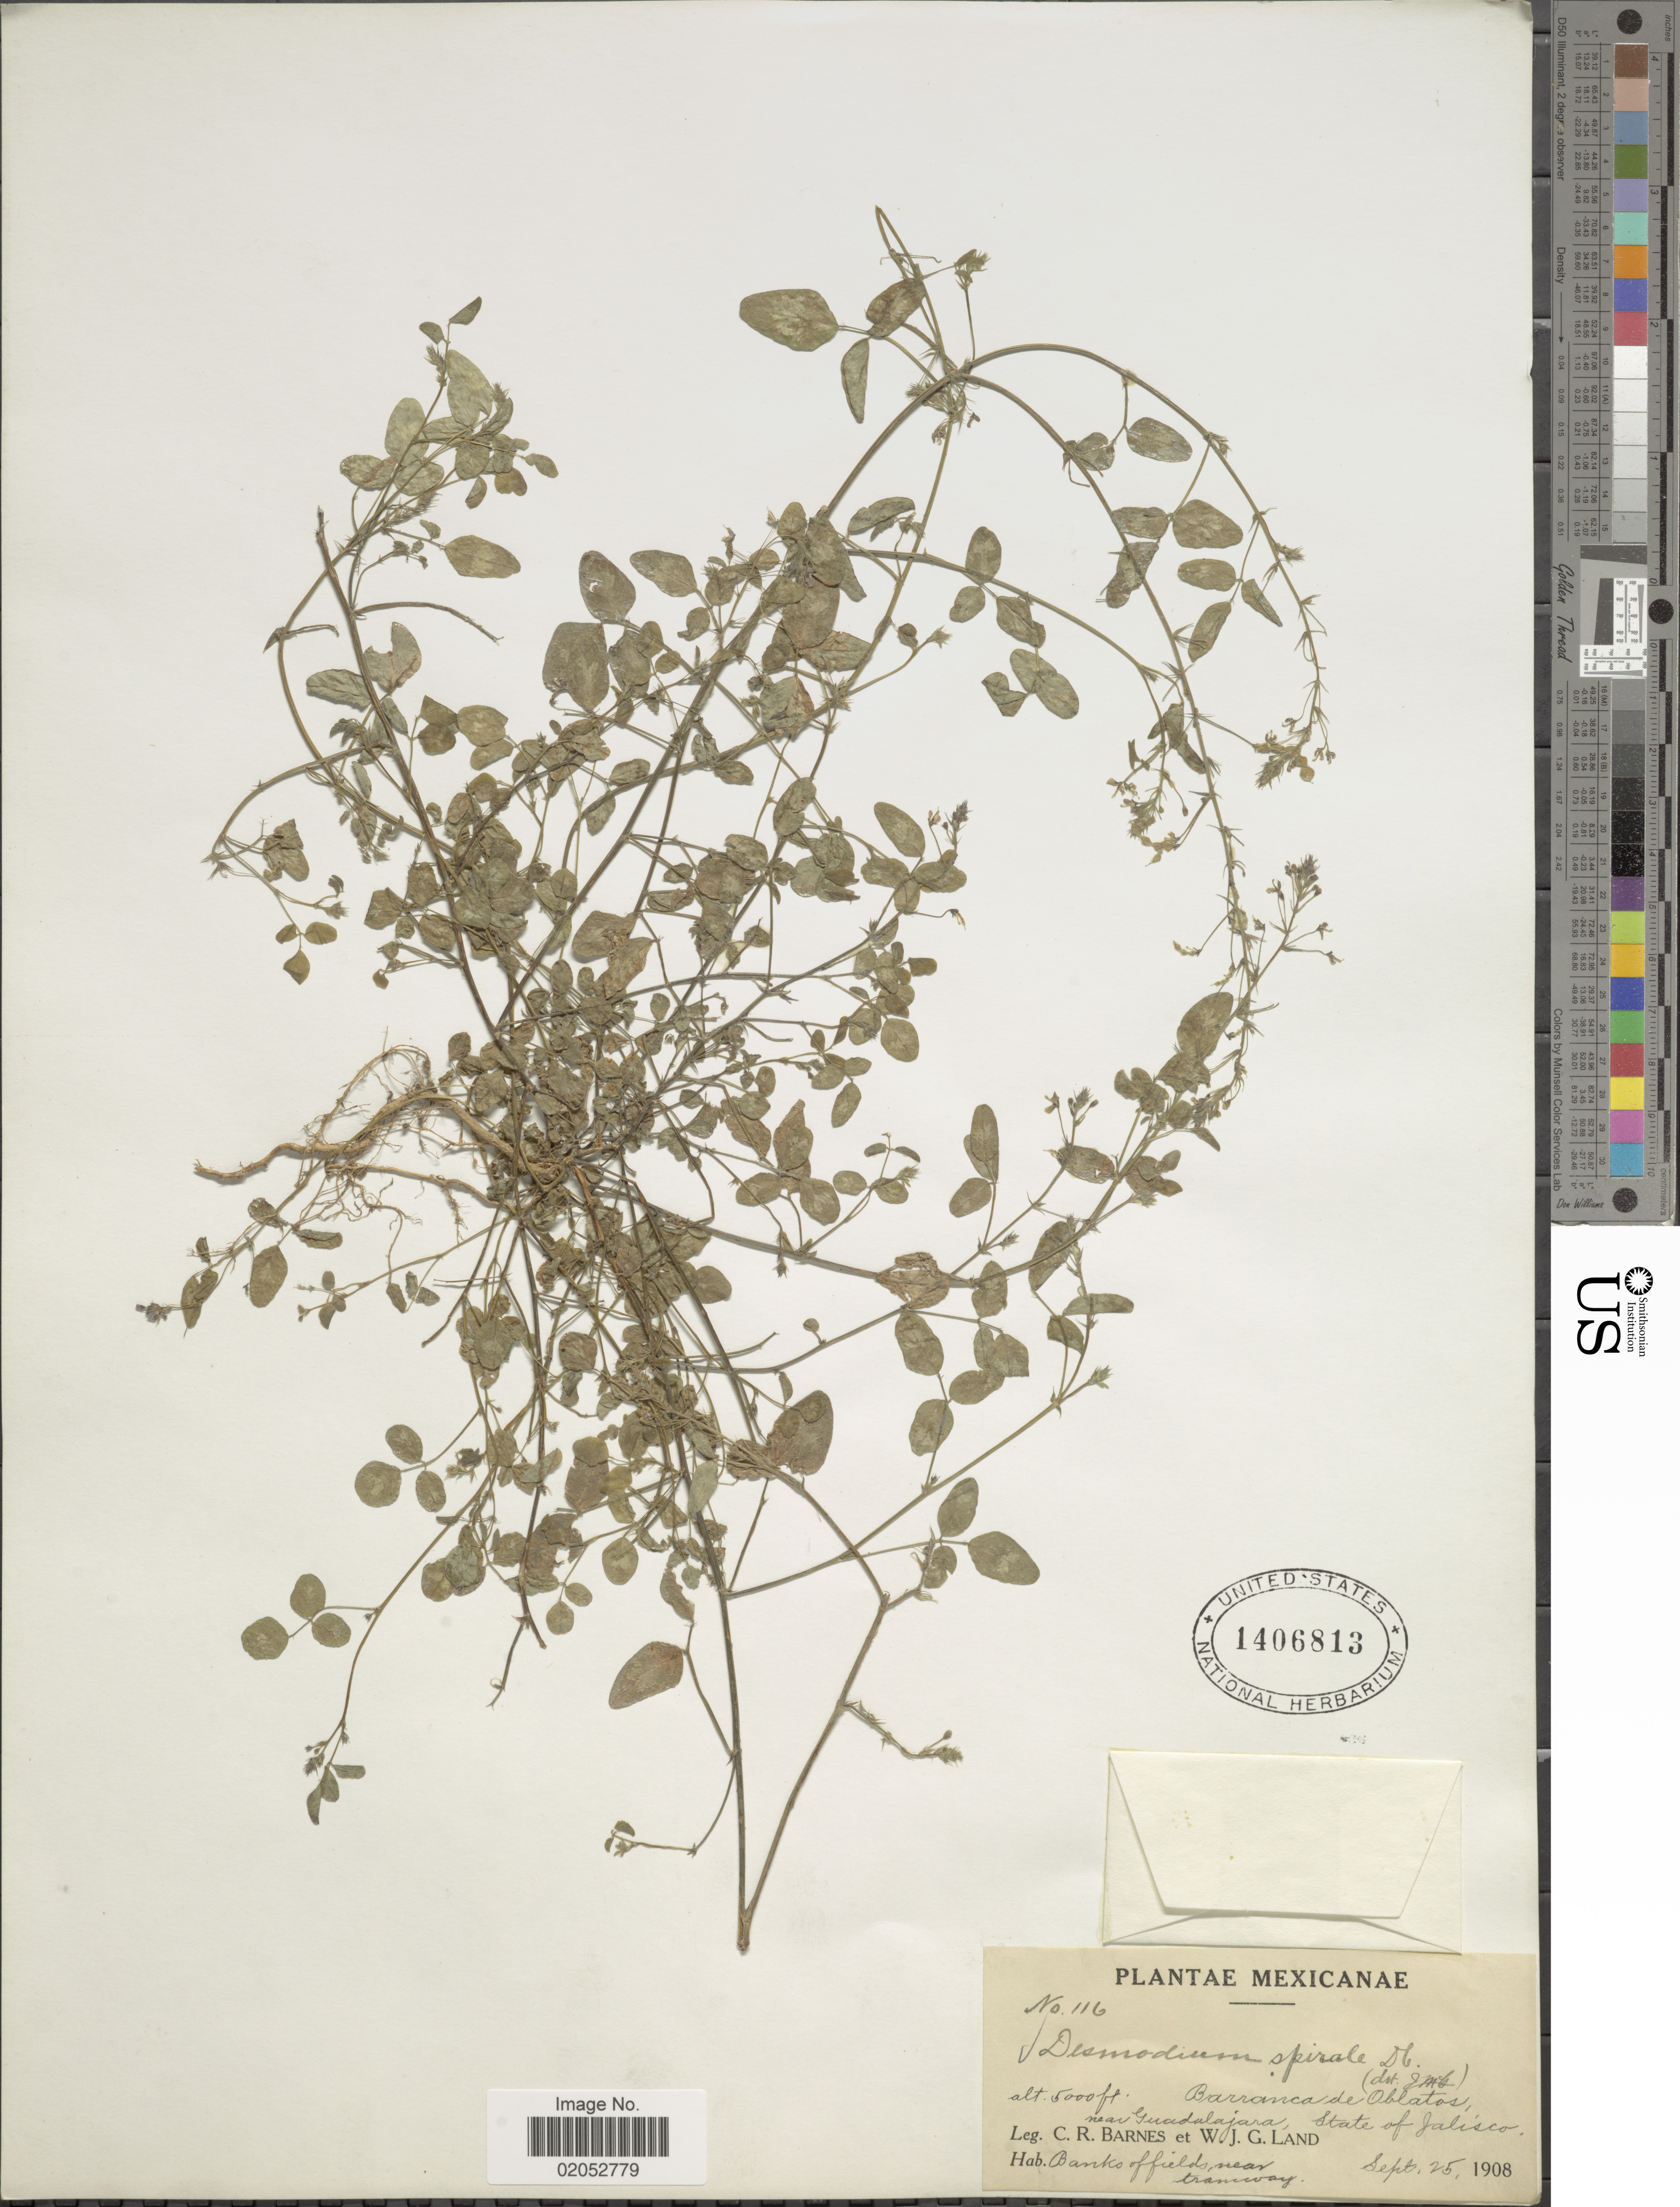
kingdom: Plantae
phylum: Tracheophyta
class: Magnoliopsida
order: Fabales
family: Fabaceae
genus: Desmodium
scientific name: Desmodium procumbens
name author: (Mill.) Hitchc.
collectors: C. R. Barnes & W. J. G. Land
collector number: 116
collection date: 1908-09-25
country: Mexico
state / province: Jalisco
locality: Barranca de Oblatos near Guadalajara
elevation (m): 1524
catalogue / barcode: US 1406813